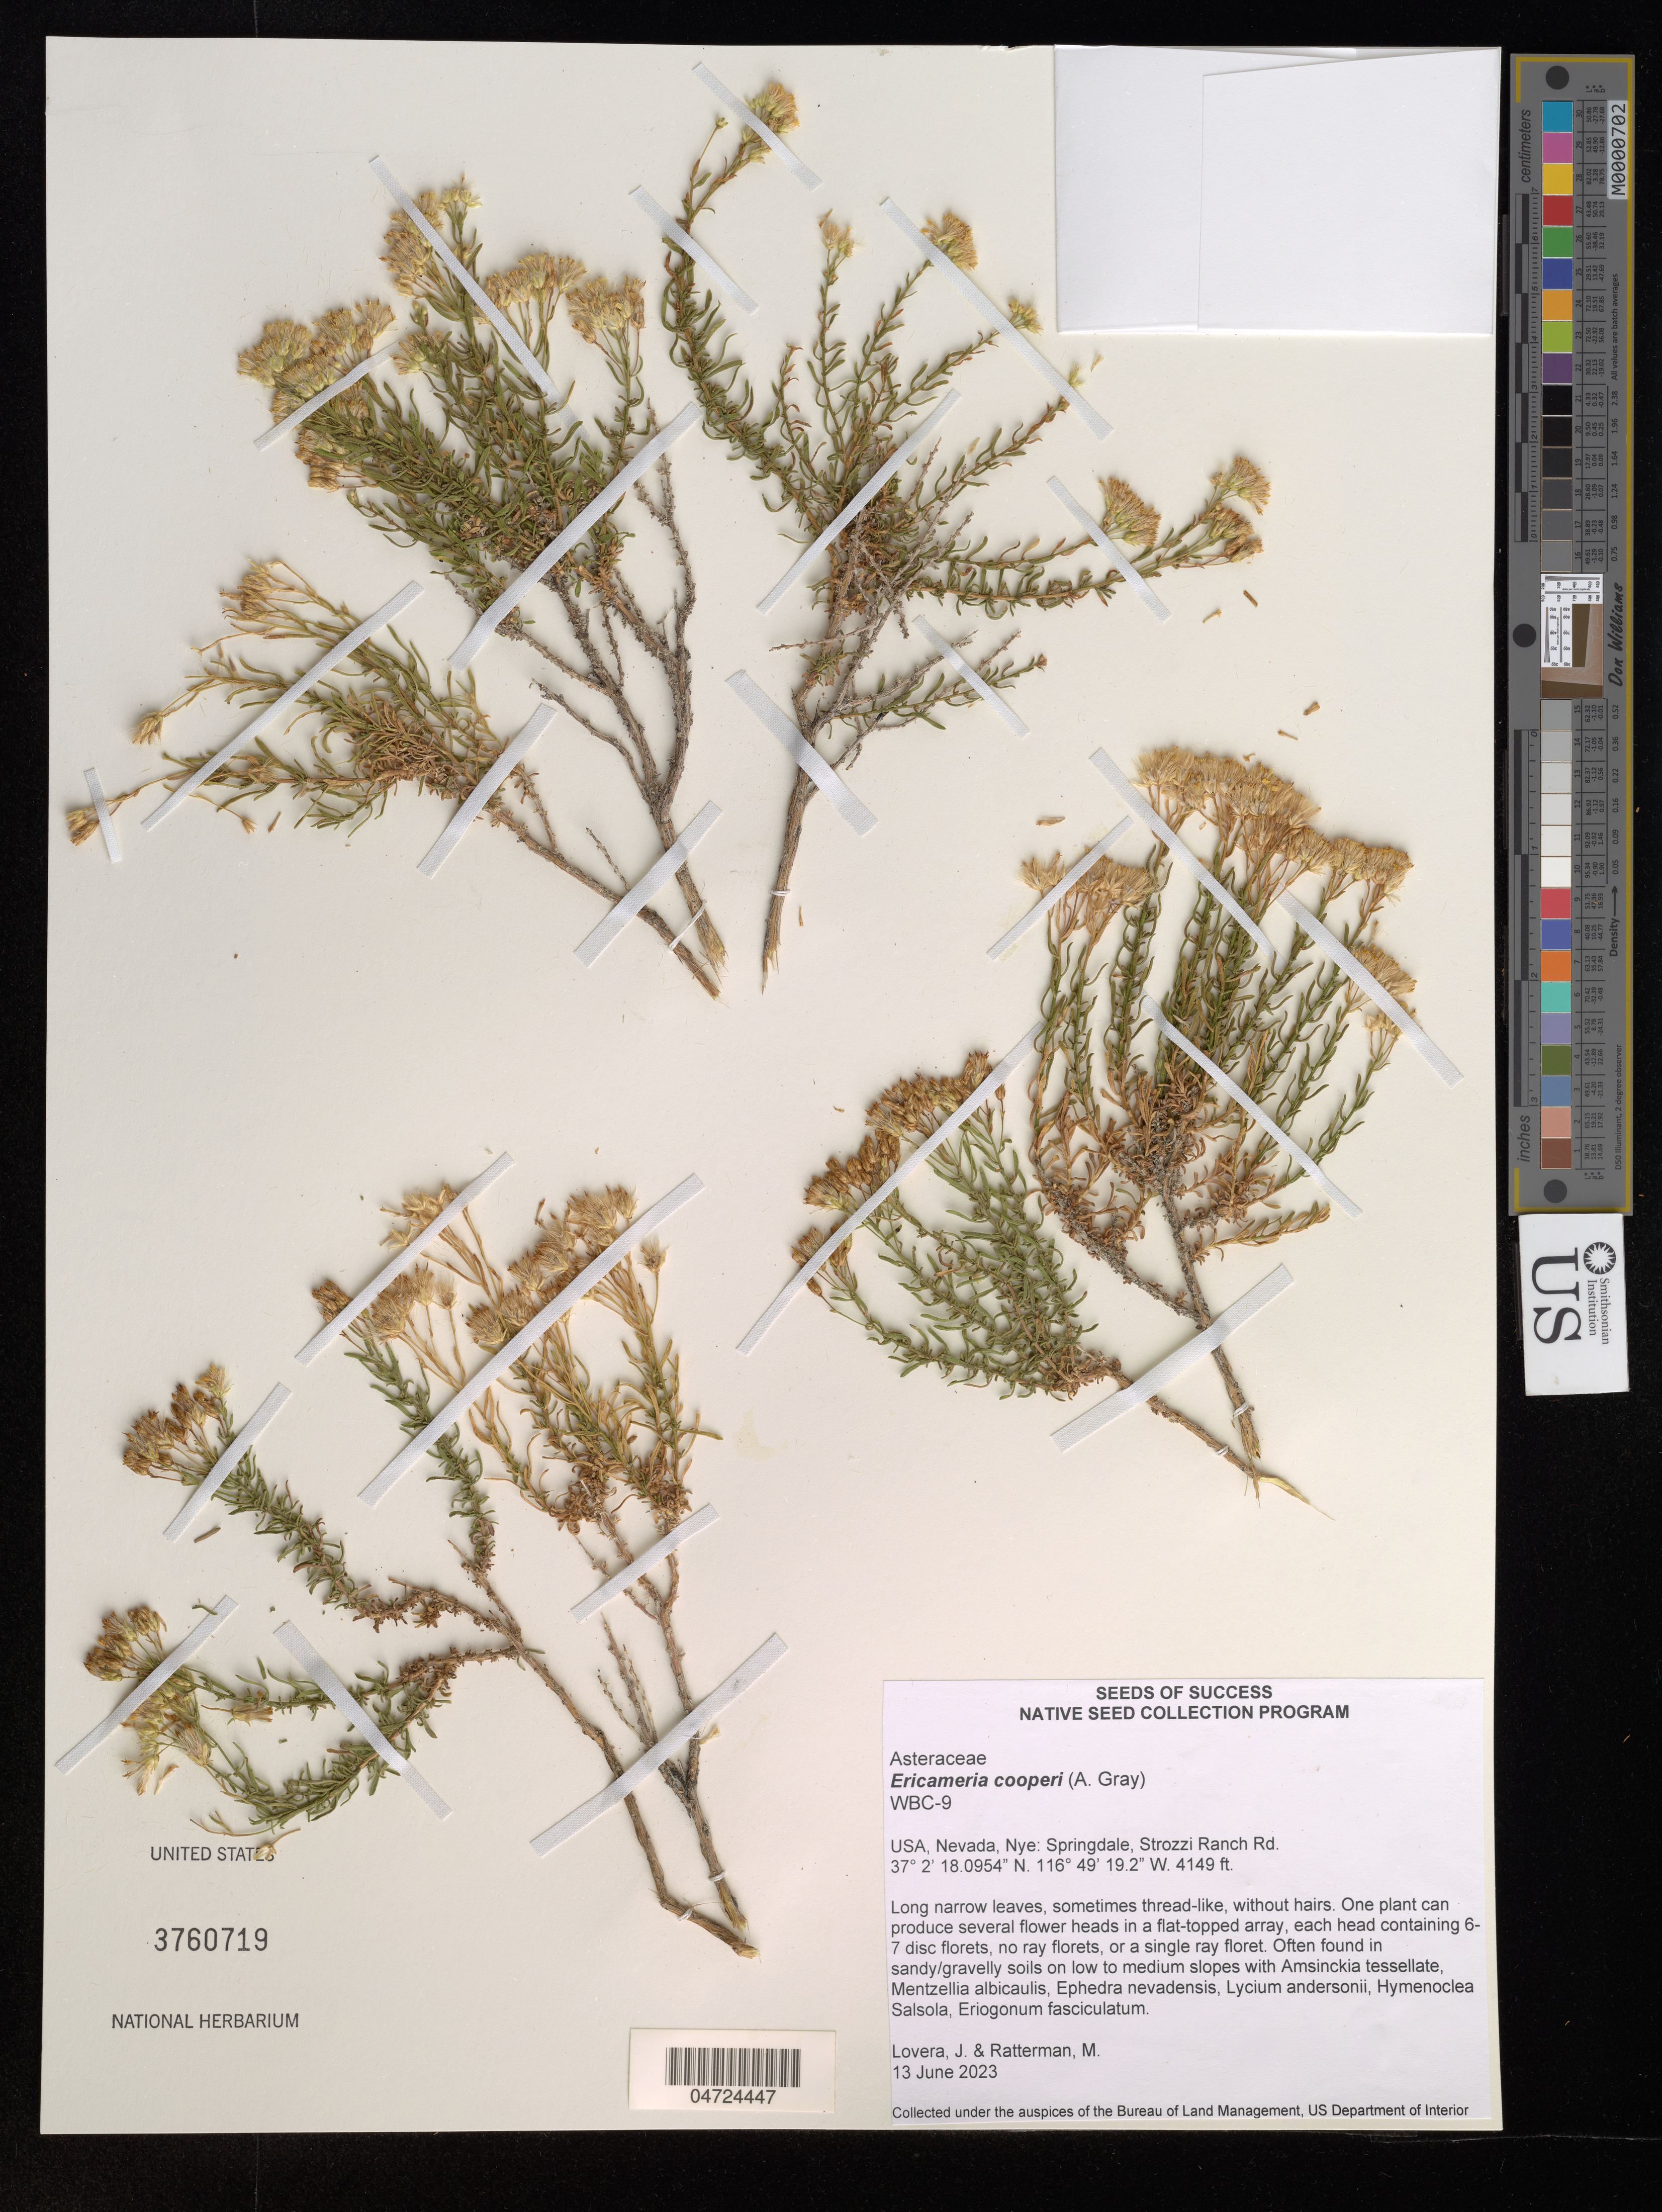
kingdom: Plantae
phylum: Tracheophyta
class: Magnoliopsida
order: Asterales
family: Asteraceae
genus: Ericameria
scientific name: Ericameria cooperi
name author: (A. Gray) Hall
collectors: J. Lovera & M. Ratterman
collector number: WBC-9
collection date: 2023-06-13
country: United States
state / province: Nevada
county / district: Nye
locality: Nye: Springdale, Strozzi Ranch Rd.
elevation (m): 1265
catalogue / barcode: US 3760719